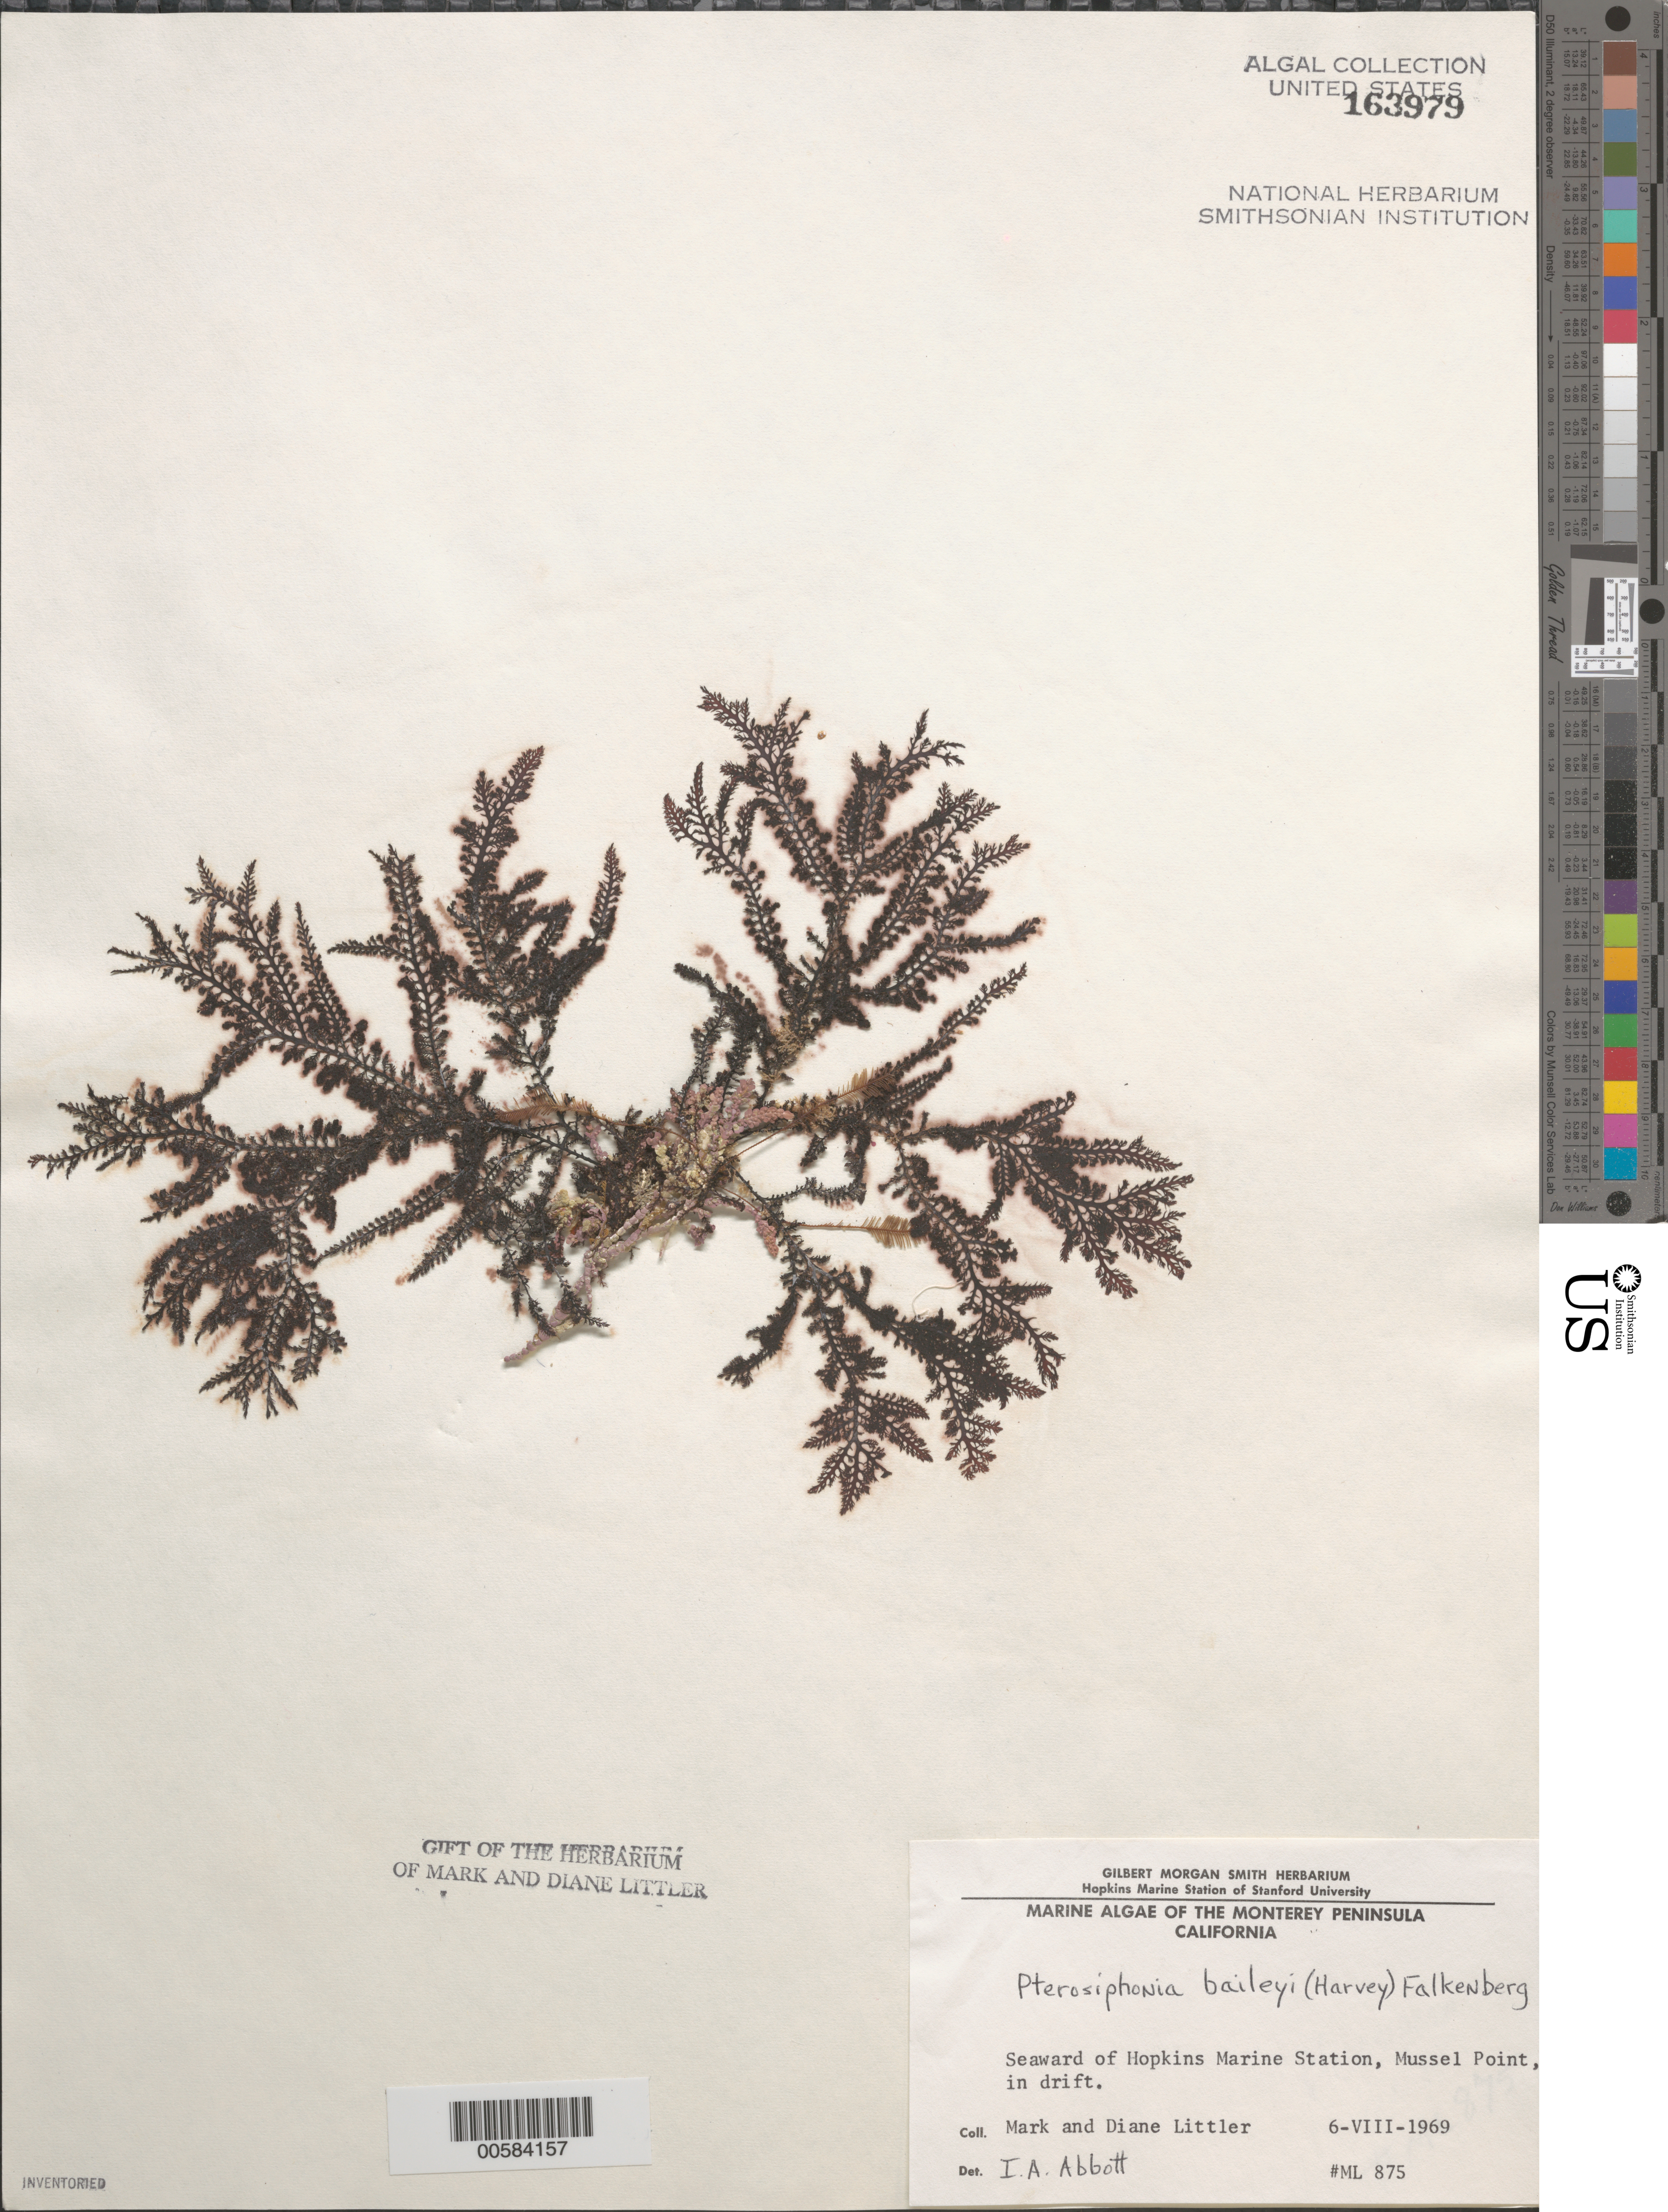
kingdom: Plantae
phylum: Rhodophyta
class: Florideophyceae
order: Ceramiales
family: Rhodomelaceae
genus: Symphyocladiella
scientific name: Symphyocladiella baileyi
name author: (Harvey) D.E.Bustamante et al.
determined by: Algae name updating Project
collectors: M. M. Littler & D. S. Littler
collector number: ML 875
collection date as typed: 06 Aug 1969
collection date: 1969-08-06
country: United States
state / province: California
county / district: Monterey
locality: Hopkins Marine Station, Mussel Point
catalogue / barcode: US 163979